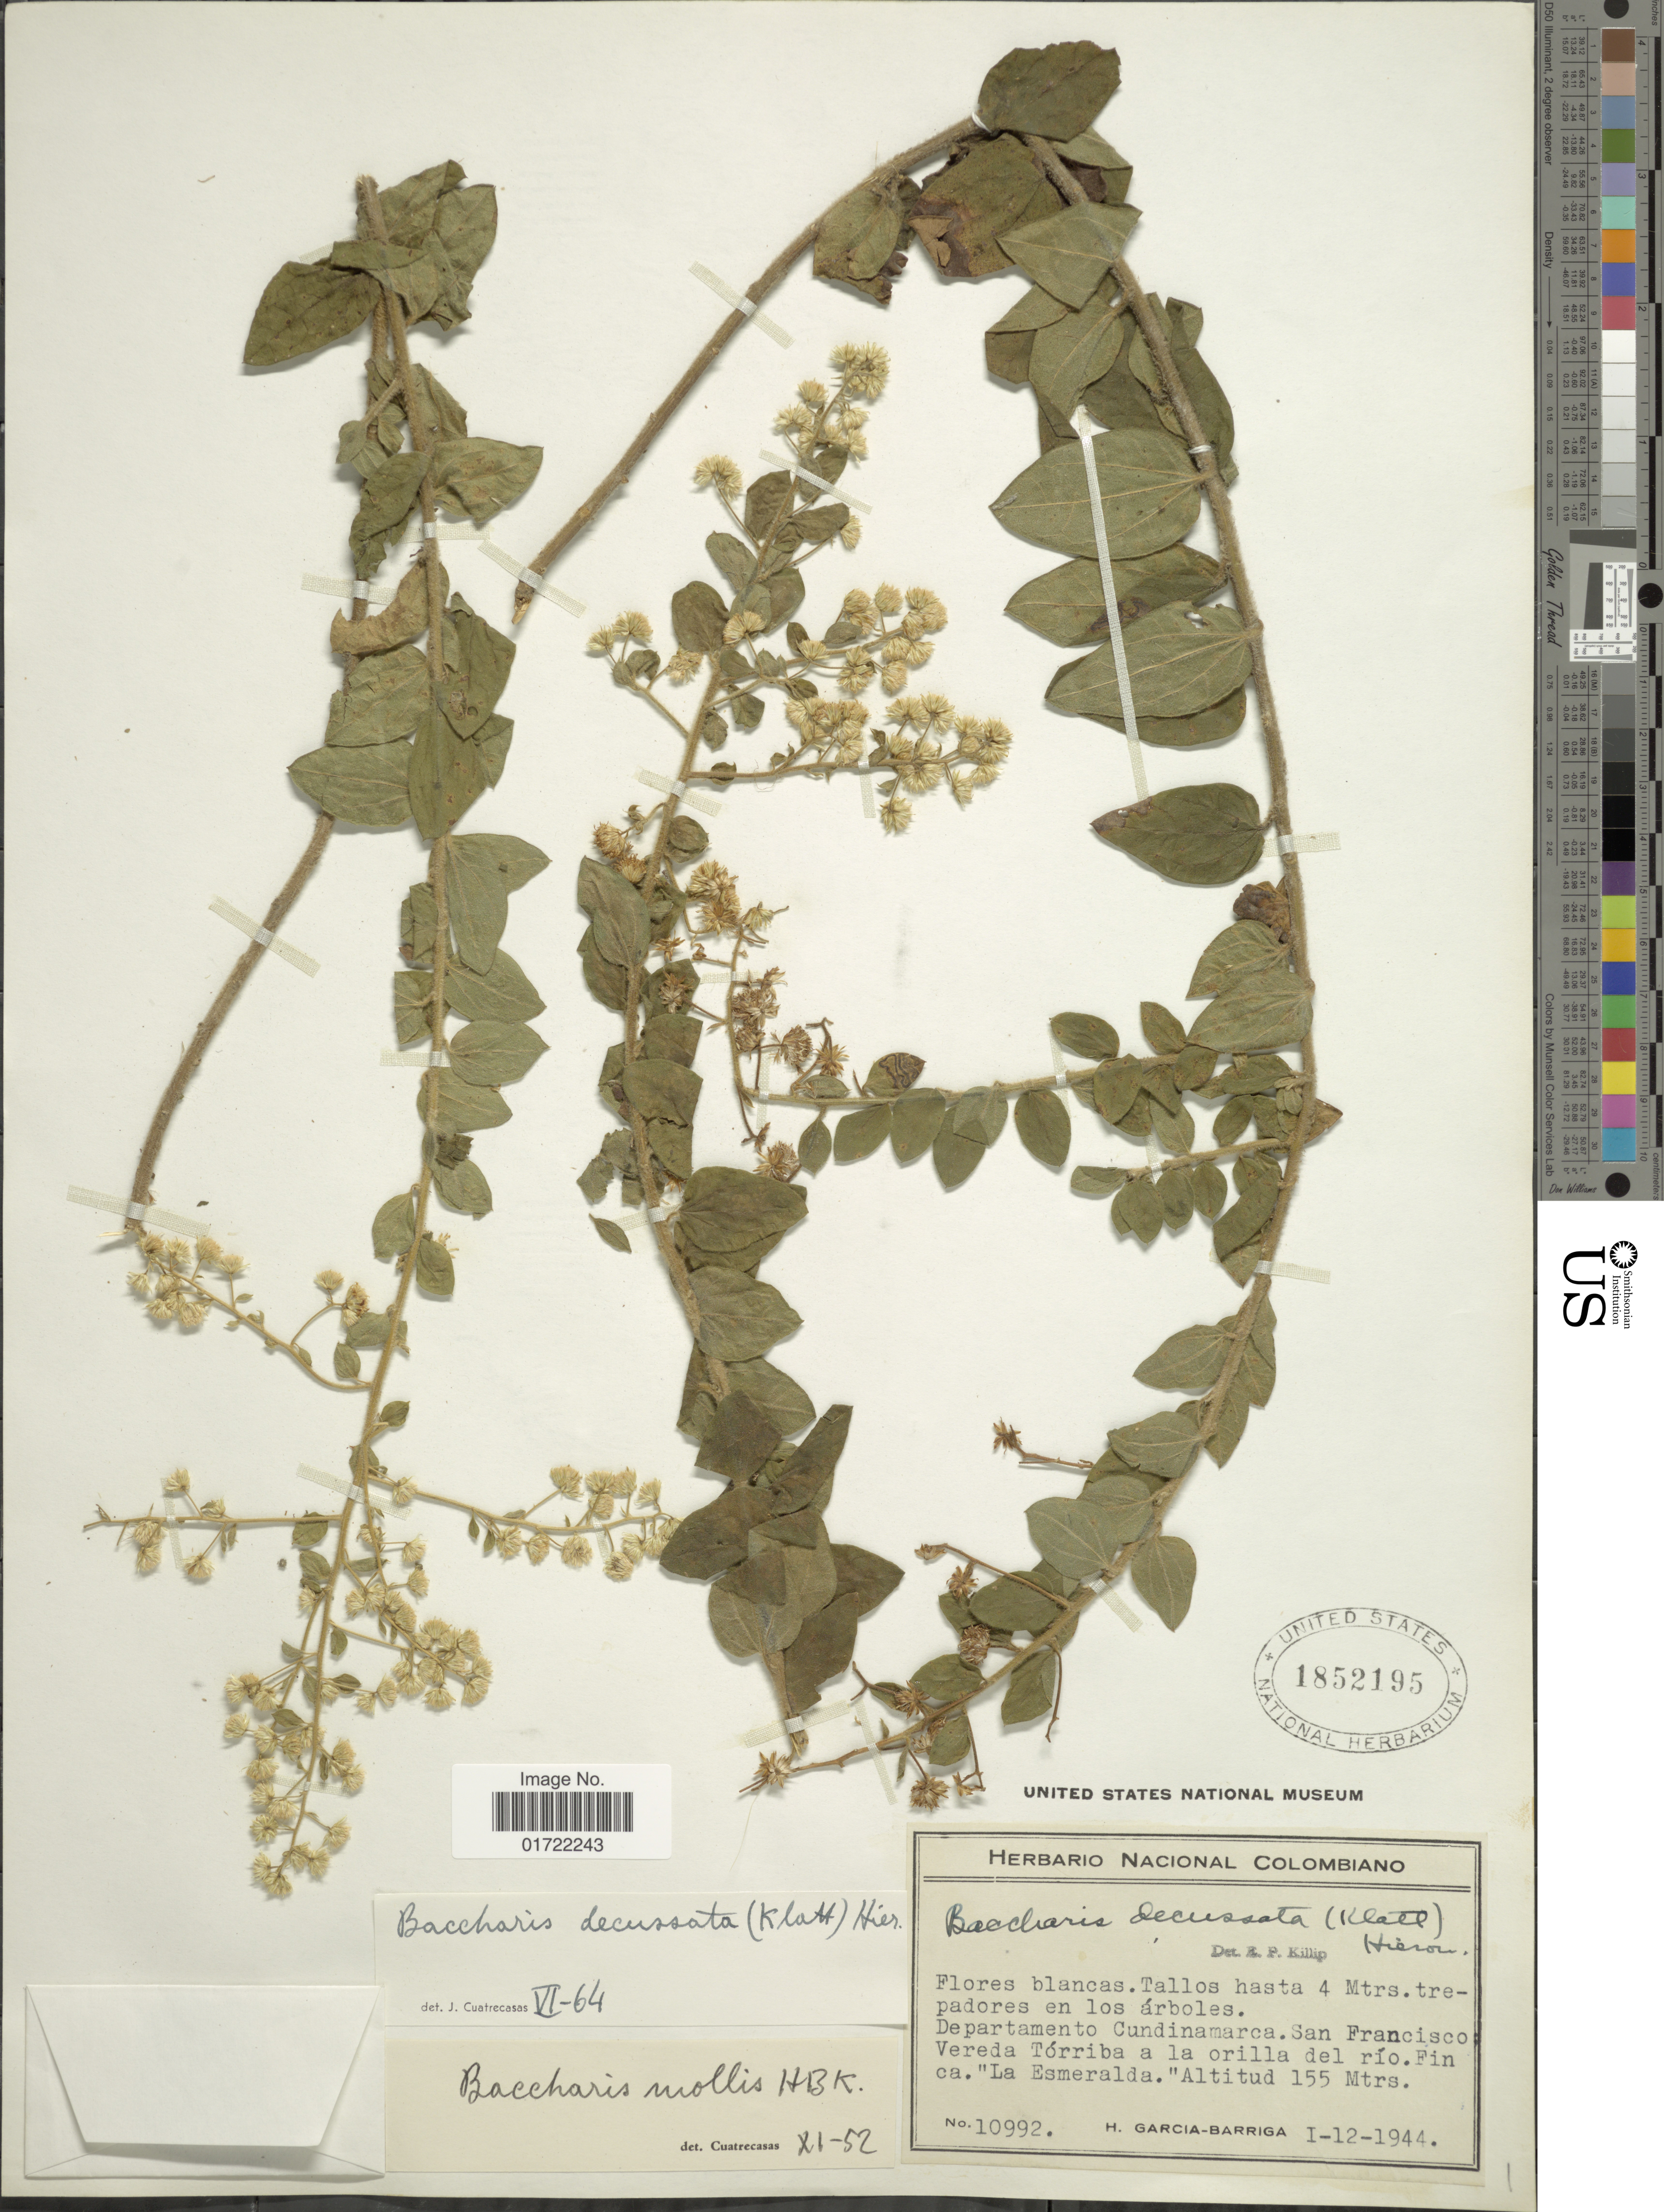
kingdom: Plantae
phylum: Tracheophyta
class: Magnoliopsida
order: Asterales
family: Asteraceae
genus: Baccharis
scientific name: Baccharis decussata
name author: (Klatt) Hieron.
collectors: H. García Barriga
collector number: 10992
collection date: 1944-01-12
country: Colombia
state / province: Cundinamarca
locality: San Francisco, Vereda Torriba a la orilla del rio. Finca, La Esmeralda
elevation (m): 155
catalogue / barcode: US 1852195